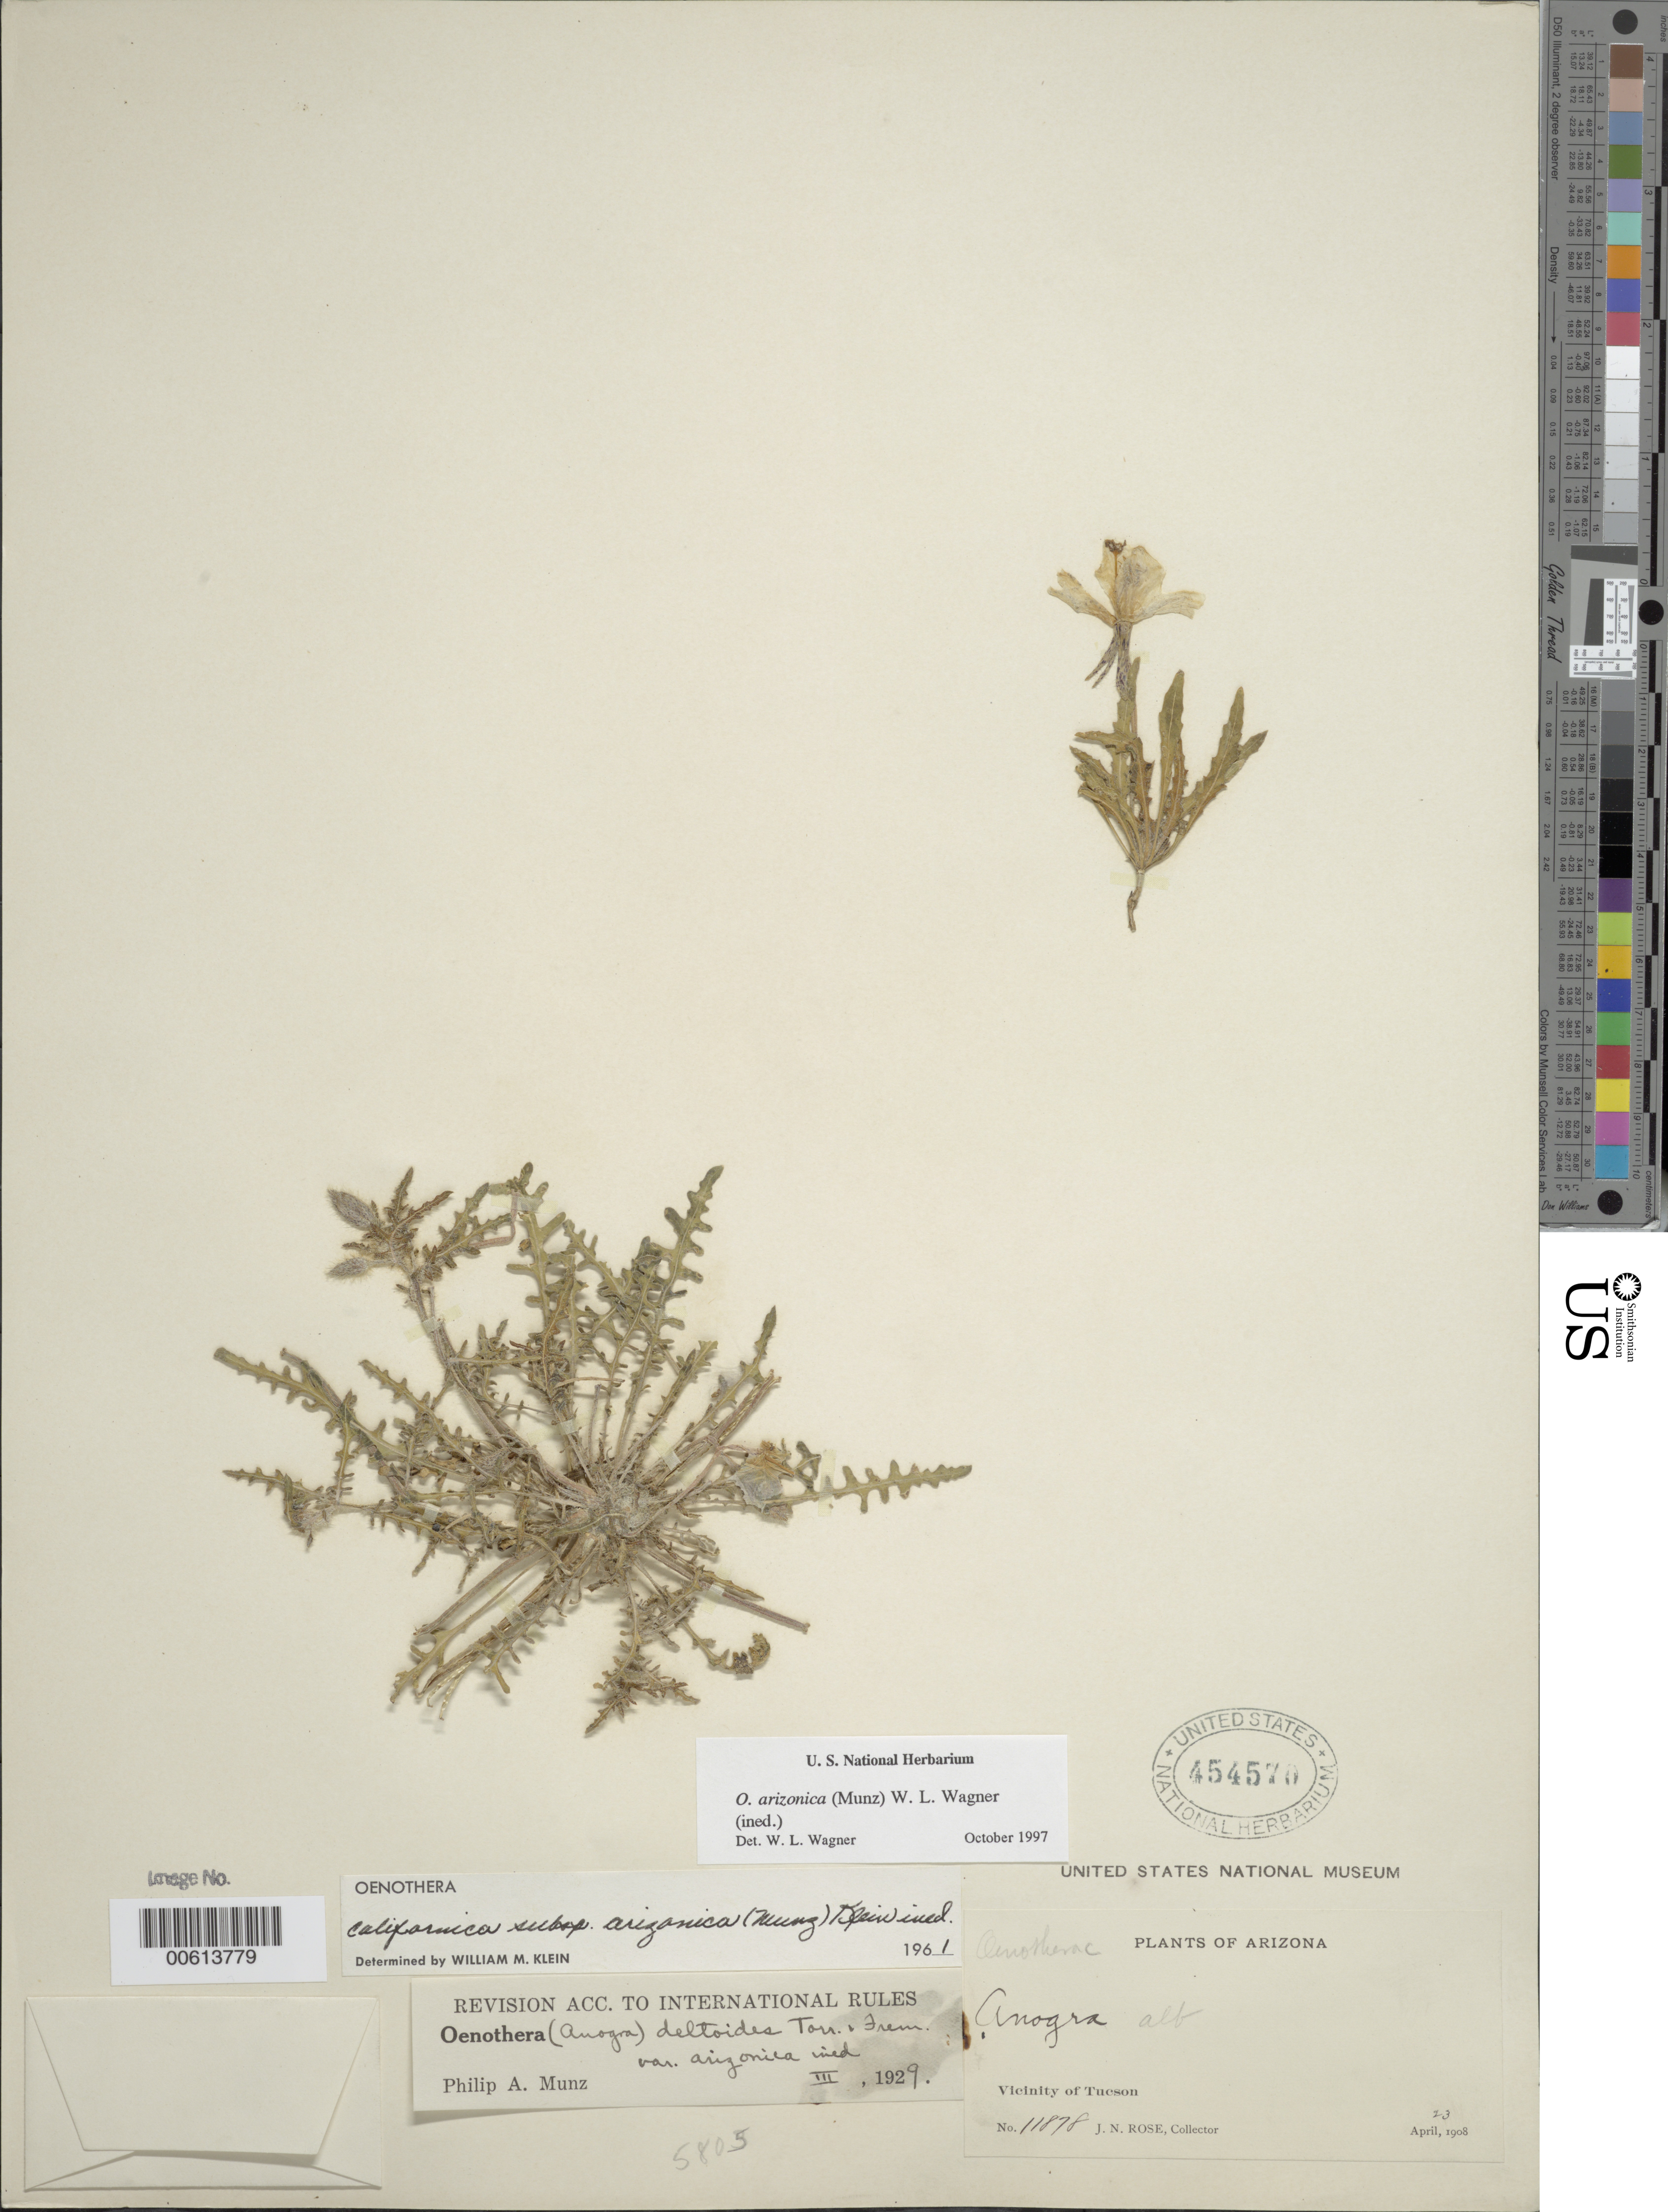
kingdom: Plantae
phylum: Tracheophyta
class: Magnoliopsida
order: Myrtales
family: Onagraceae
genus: Oenothera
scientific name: Oenothera arizonica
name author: (Munz) W.L. Wagner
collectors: J. N. Rose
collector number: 11878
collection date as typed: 23 Apr 1908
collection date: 1908-04-23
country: United States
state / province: Arizona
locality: Tucson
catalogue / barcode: US 454570